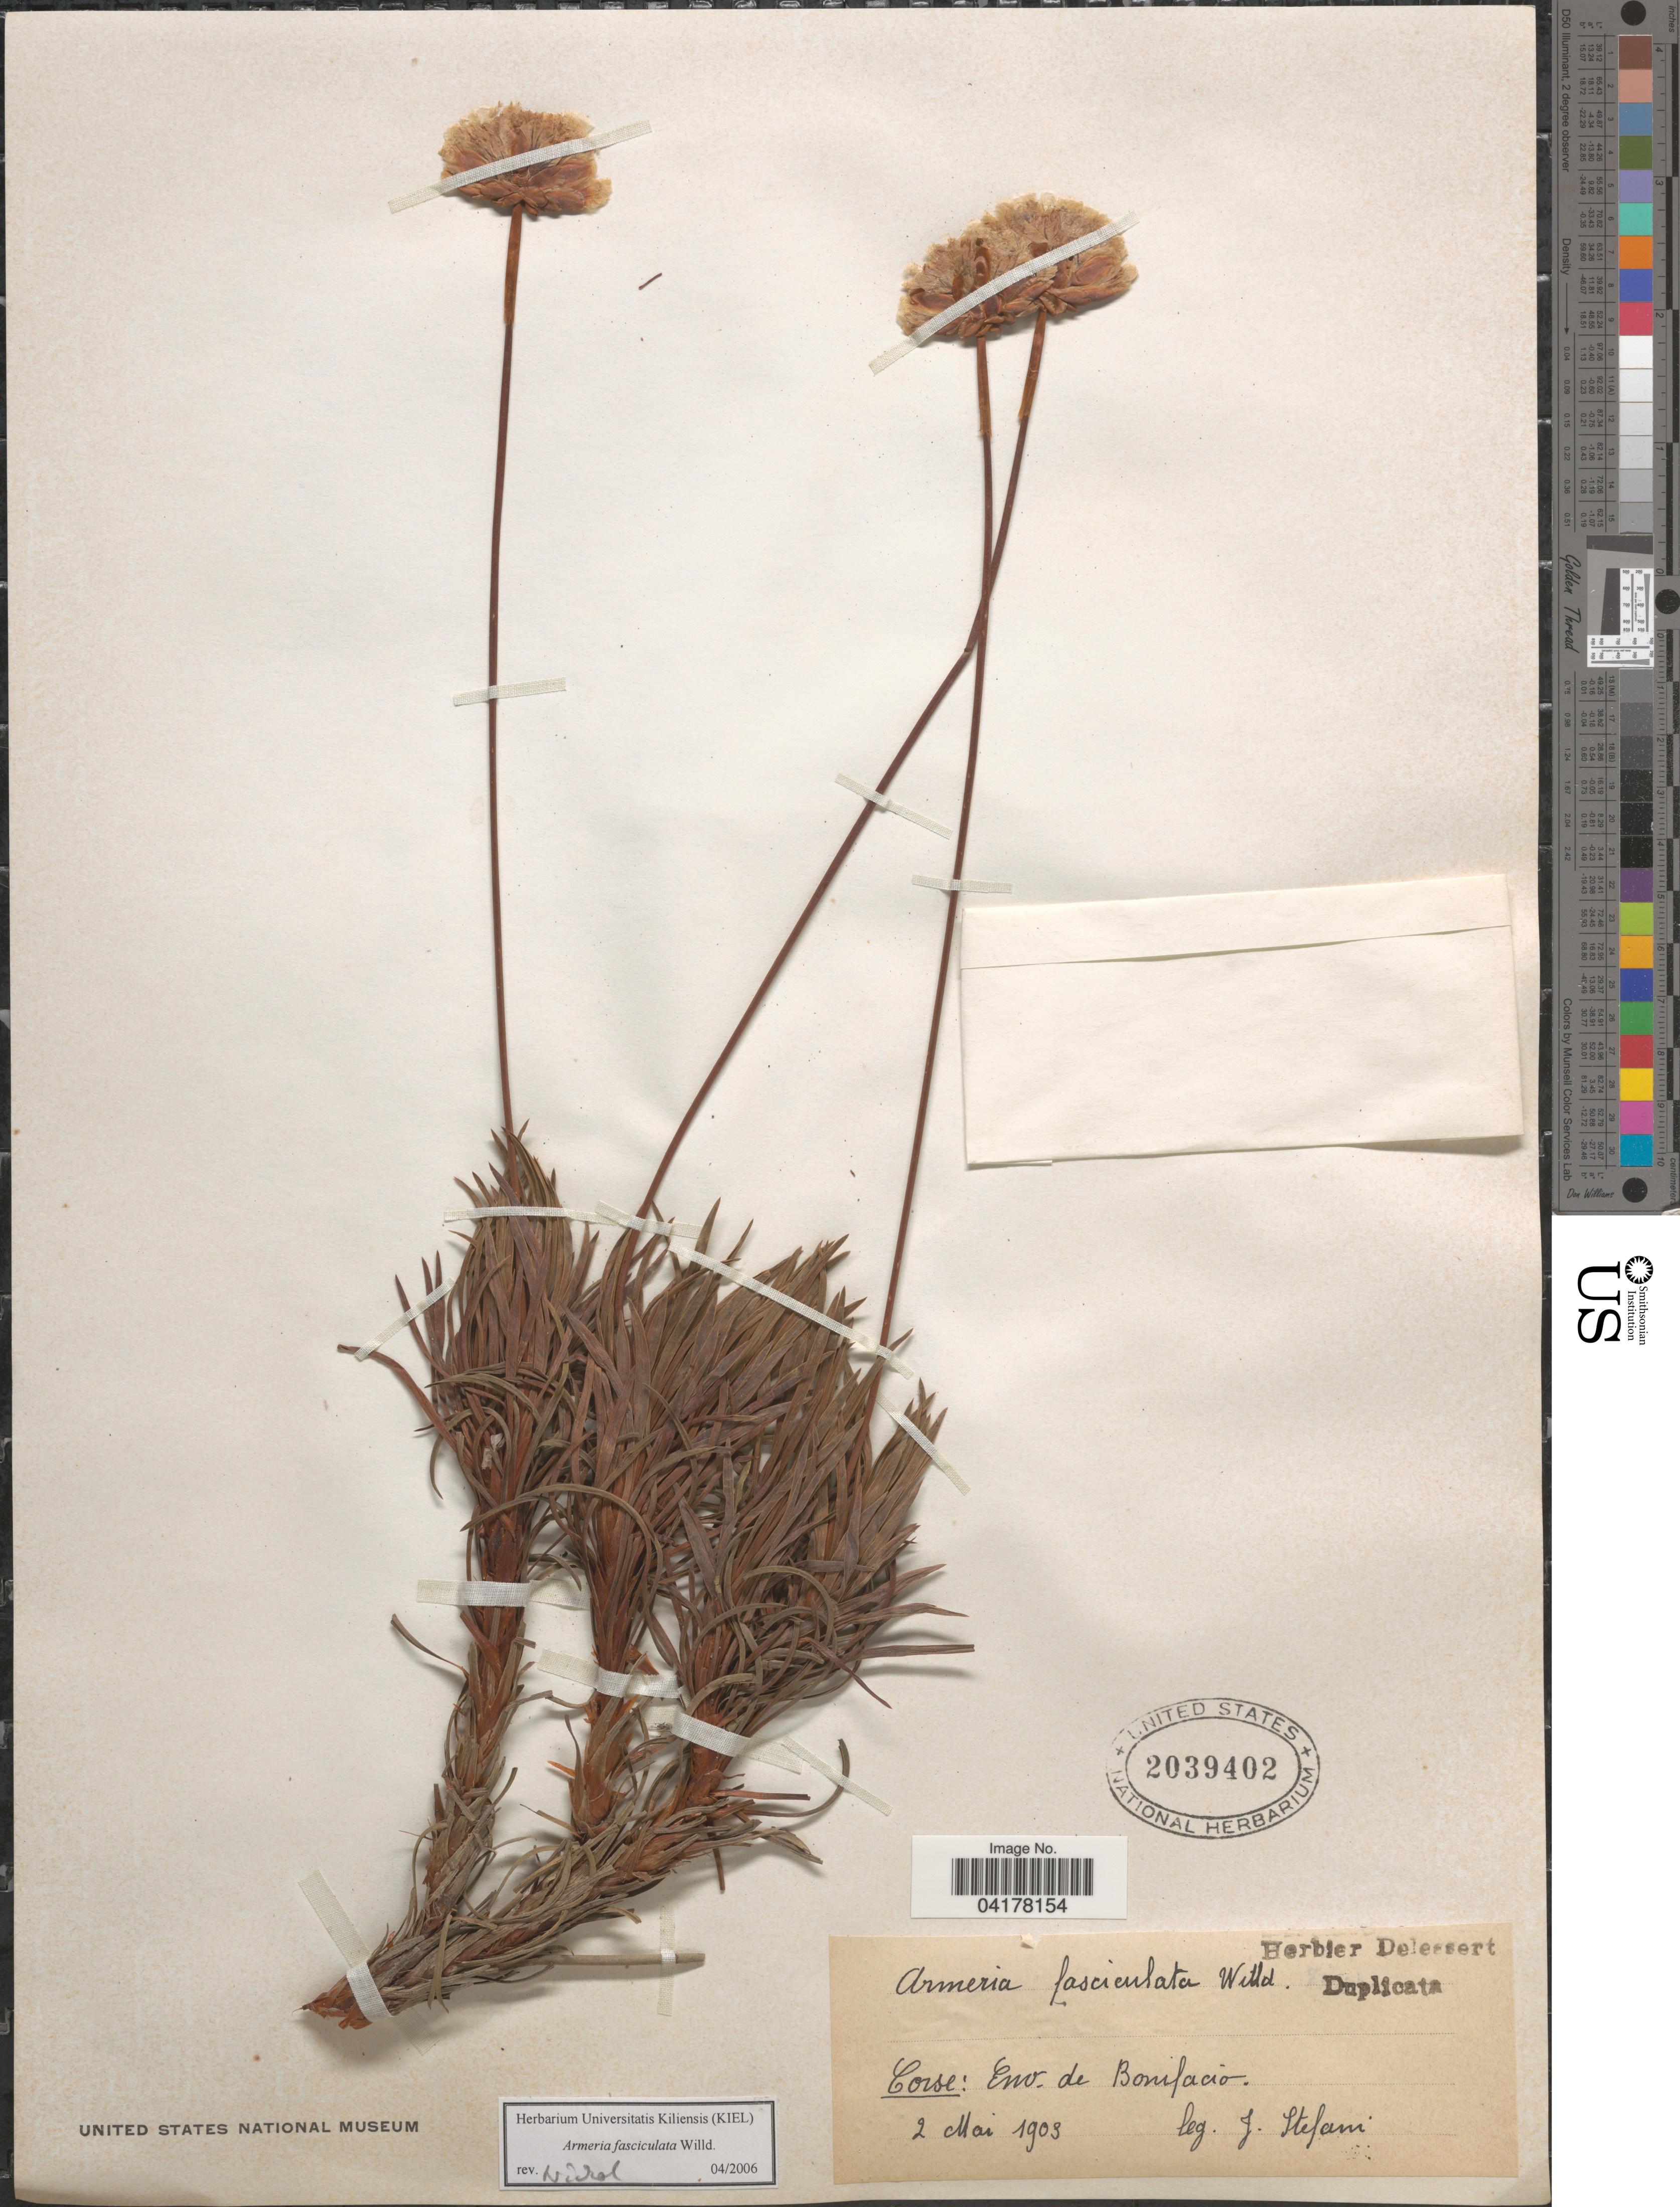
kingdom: Plantae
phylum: Tracheophyta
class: Magnoliopsida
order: Caryophyllales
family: Plumbaginaceae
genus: Armeria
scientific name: Armeria fasciculata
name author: (Vent.) Willd.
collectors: J. Stefani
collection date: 1903-05-02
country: France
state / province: Corsica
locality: Corse: Env. de Bonifacio.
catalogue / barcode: US 2039402